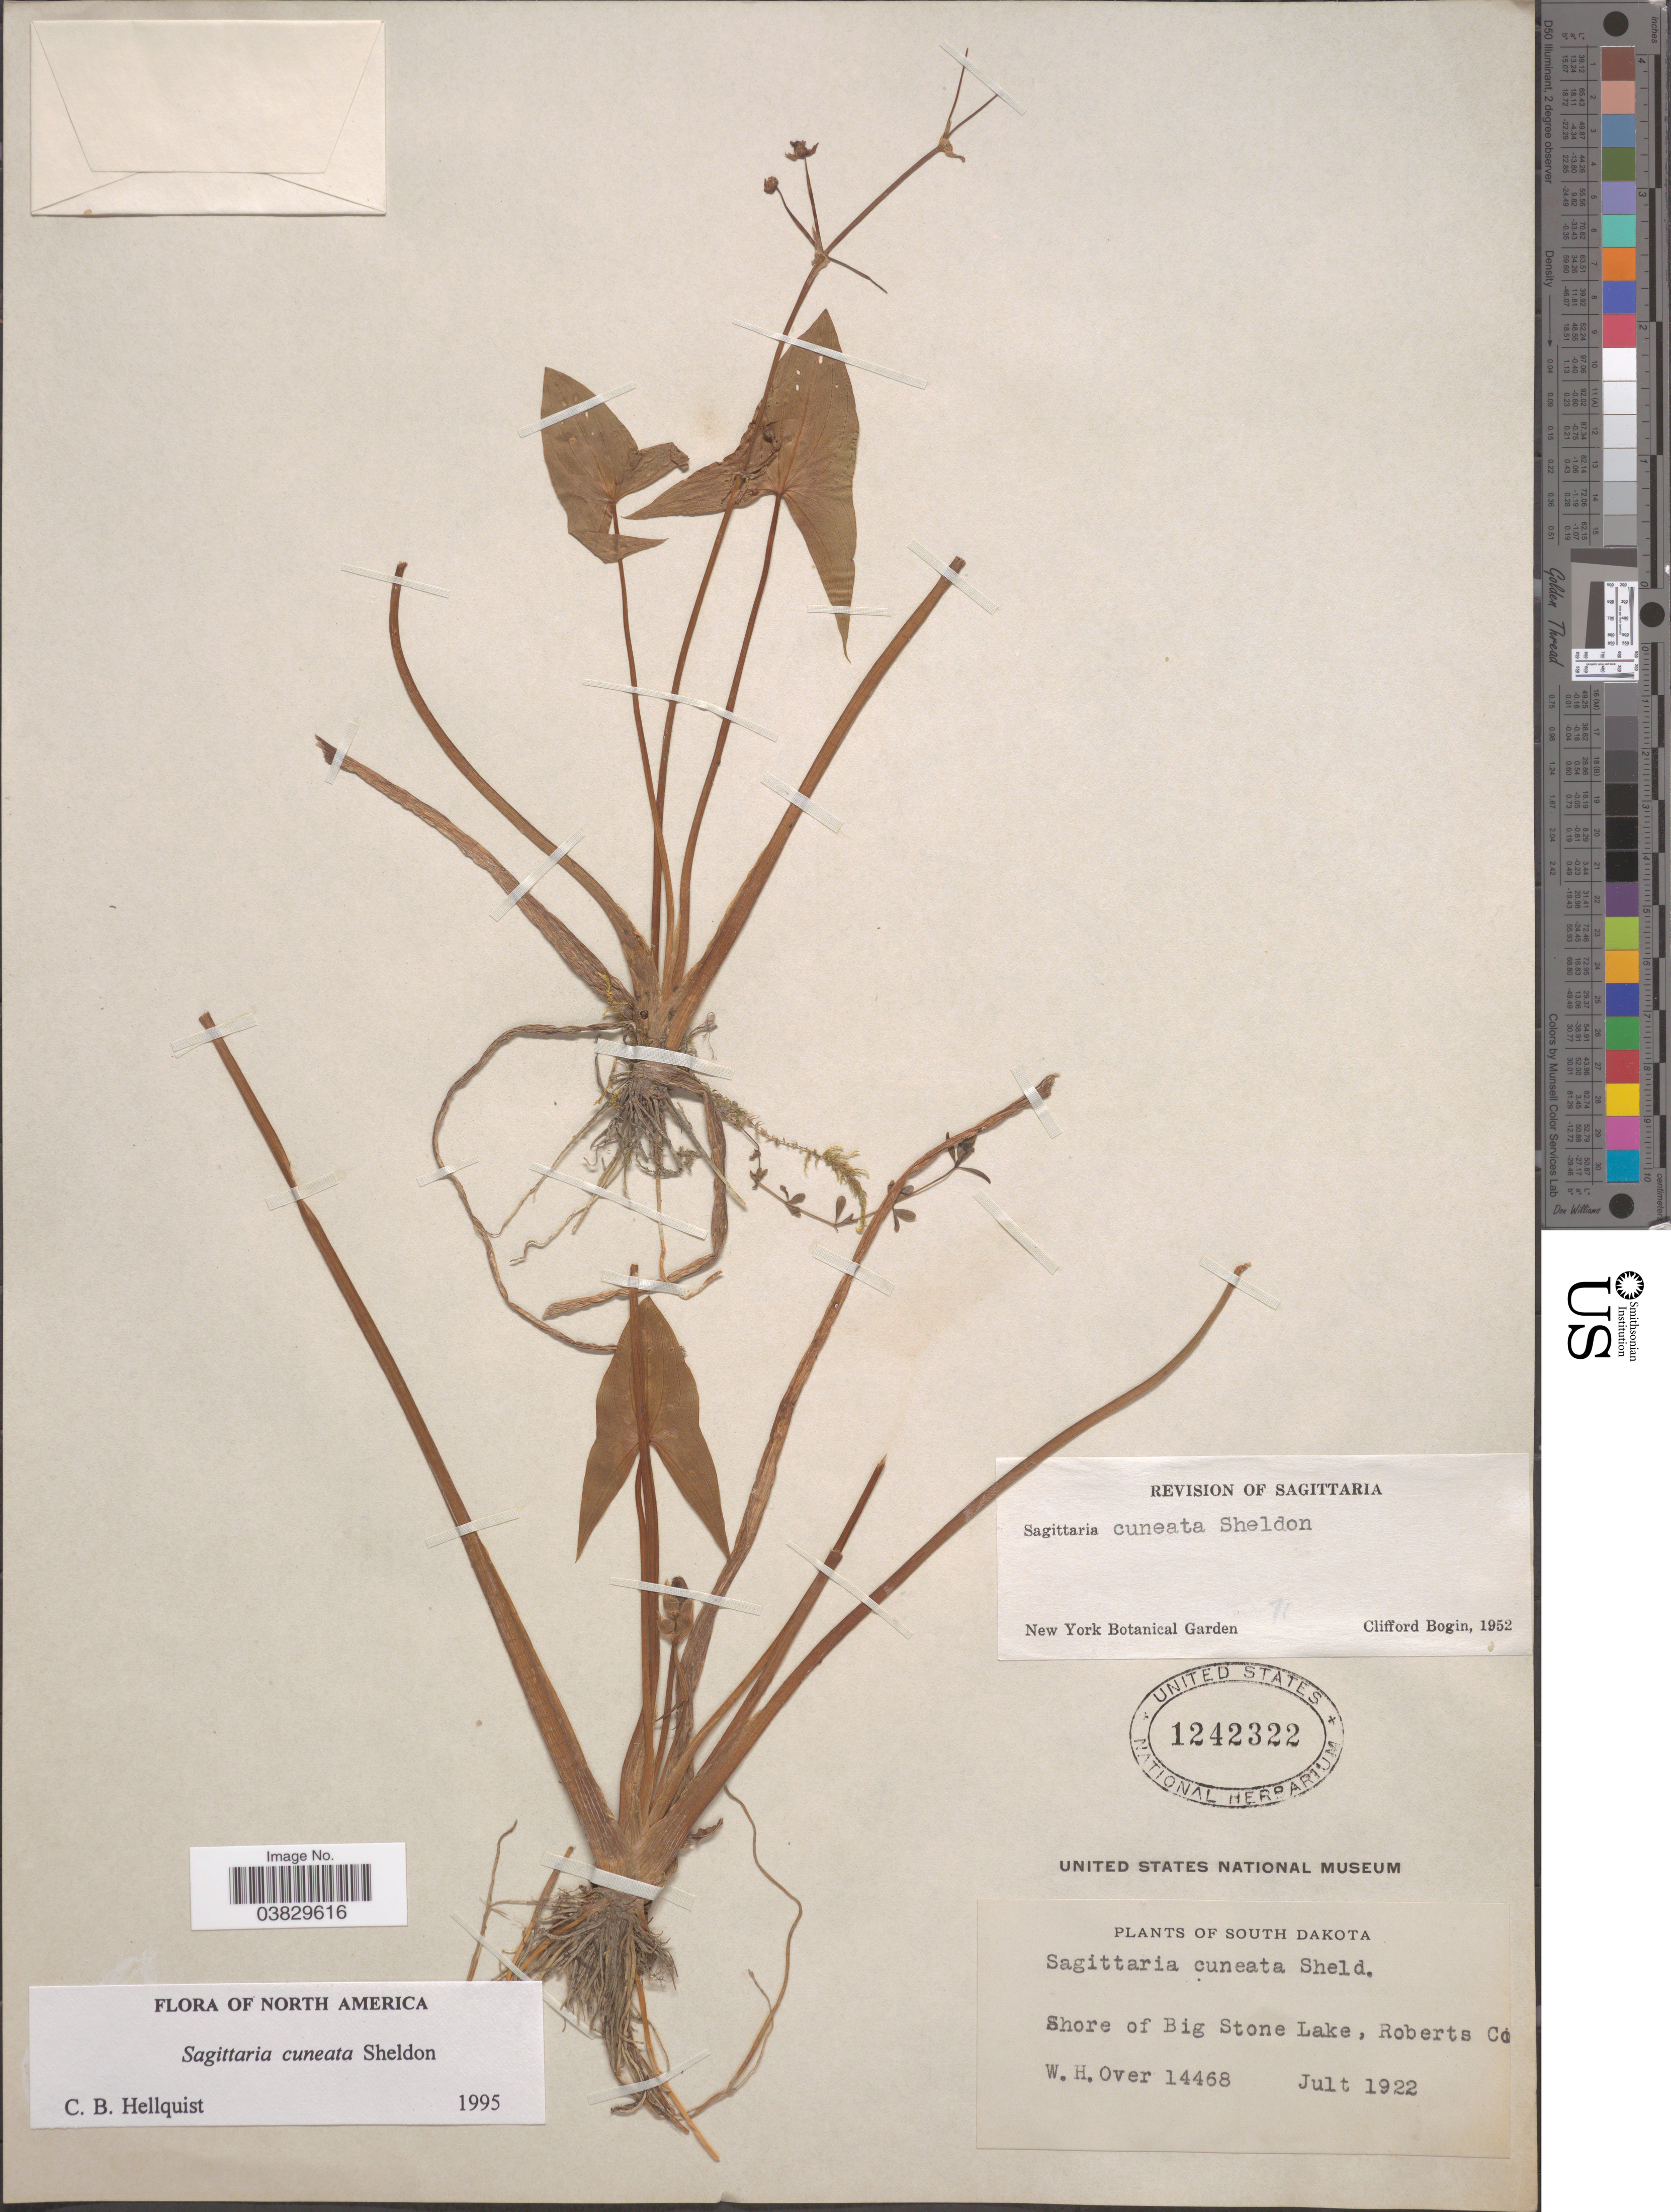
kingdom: Plantae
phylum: Tracheophyta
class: Liliopsida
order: Alismatales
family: Alismataceae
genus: Sagittaria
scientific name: Sagittaria cuneata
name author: E. Sheld.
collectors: W. Over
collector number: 14468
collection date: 1922-07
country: United States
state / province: South Dakota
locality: Shore of Big Stone Lake, Roberts Co.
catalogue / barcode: US 1242322